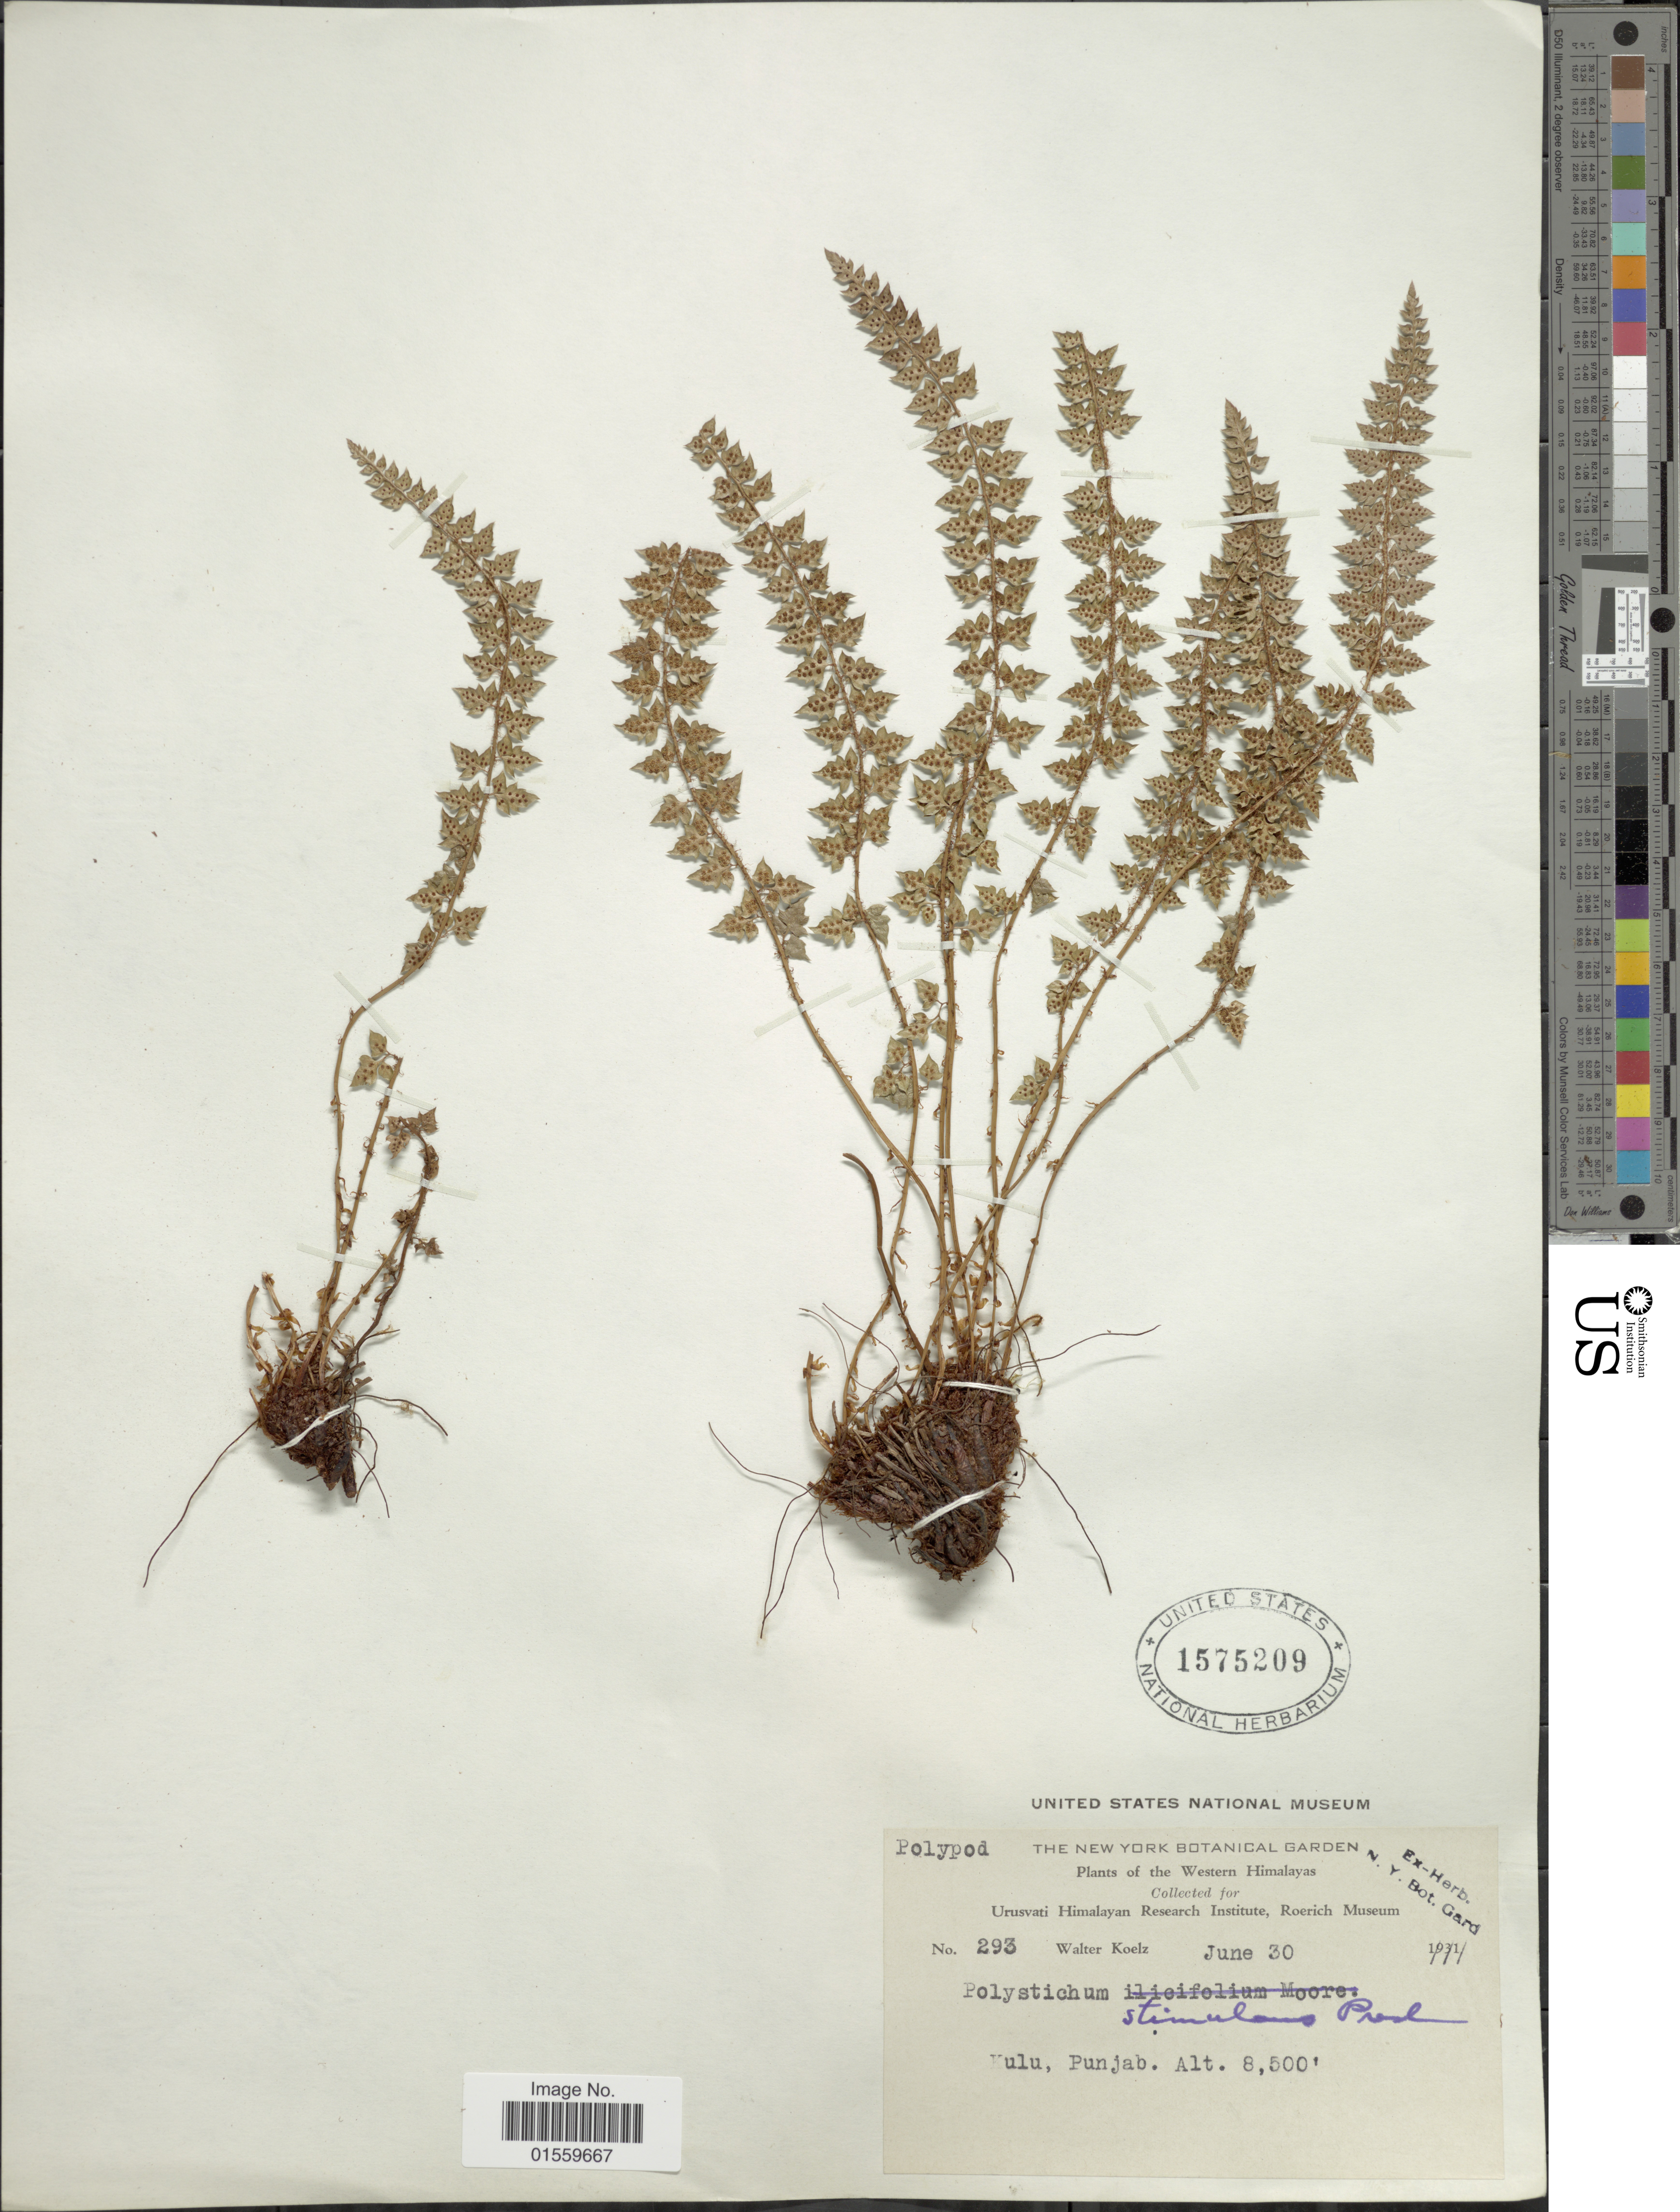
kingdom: Plantae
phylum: Tracheophyta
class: Polypodiopsida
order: Polypodiales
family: Dryopteridaceae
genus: Polystichum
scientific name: Polystichum stimulans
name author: (Kunze ex Mett.) Bedd.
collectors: W. N. Koelz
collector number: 293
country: India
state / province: Punjab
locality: Kulu, Punjab. Western Himalayas.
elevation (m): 2591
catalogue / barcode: US 1575209